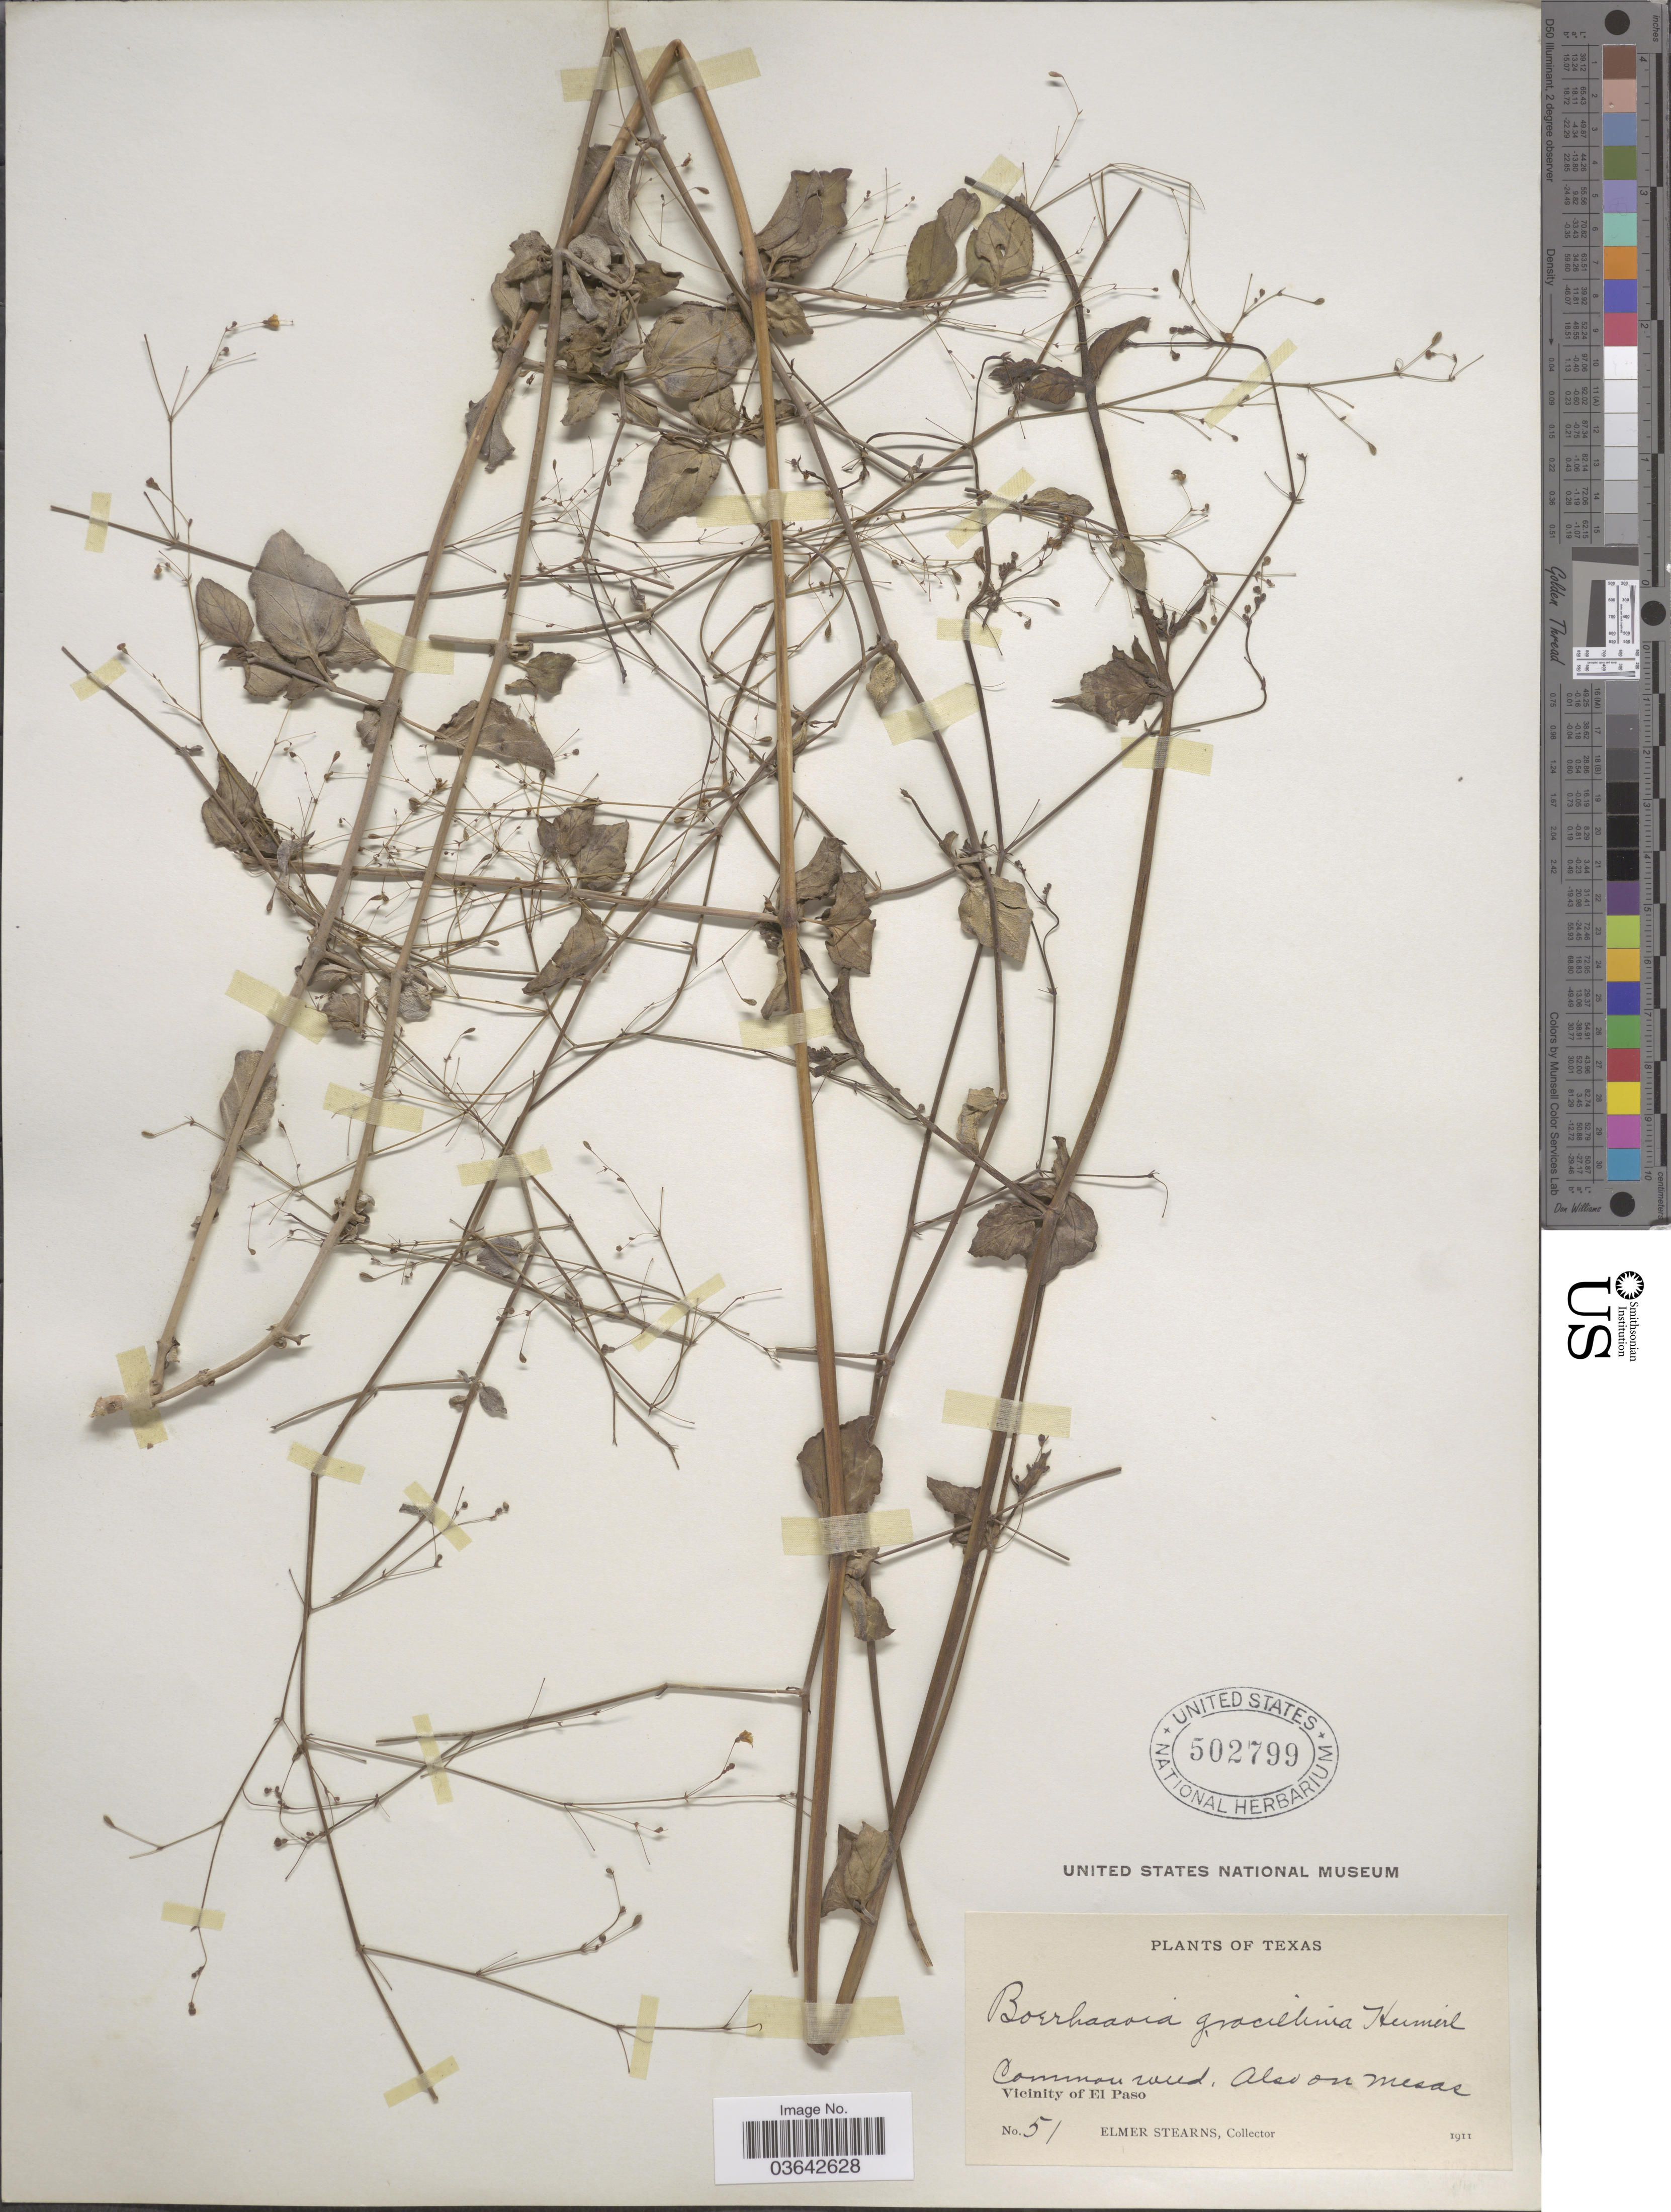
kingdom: Plantae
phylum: Tracheophyta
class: Magnoliopsida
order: Caryophyllales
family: Nyctaginaceae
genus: Boerhavia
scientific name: Boerhavia gracillima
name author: Heimerl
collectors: E. Stearns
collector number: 51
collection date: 1911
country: United States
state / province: Texas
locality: Also on Mesas. Vicinity of El Paso.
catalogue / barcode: US 502799